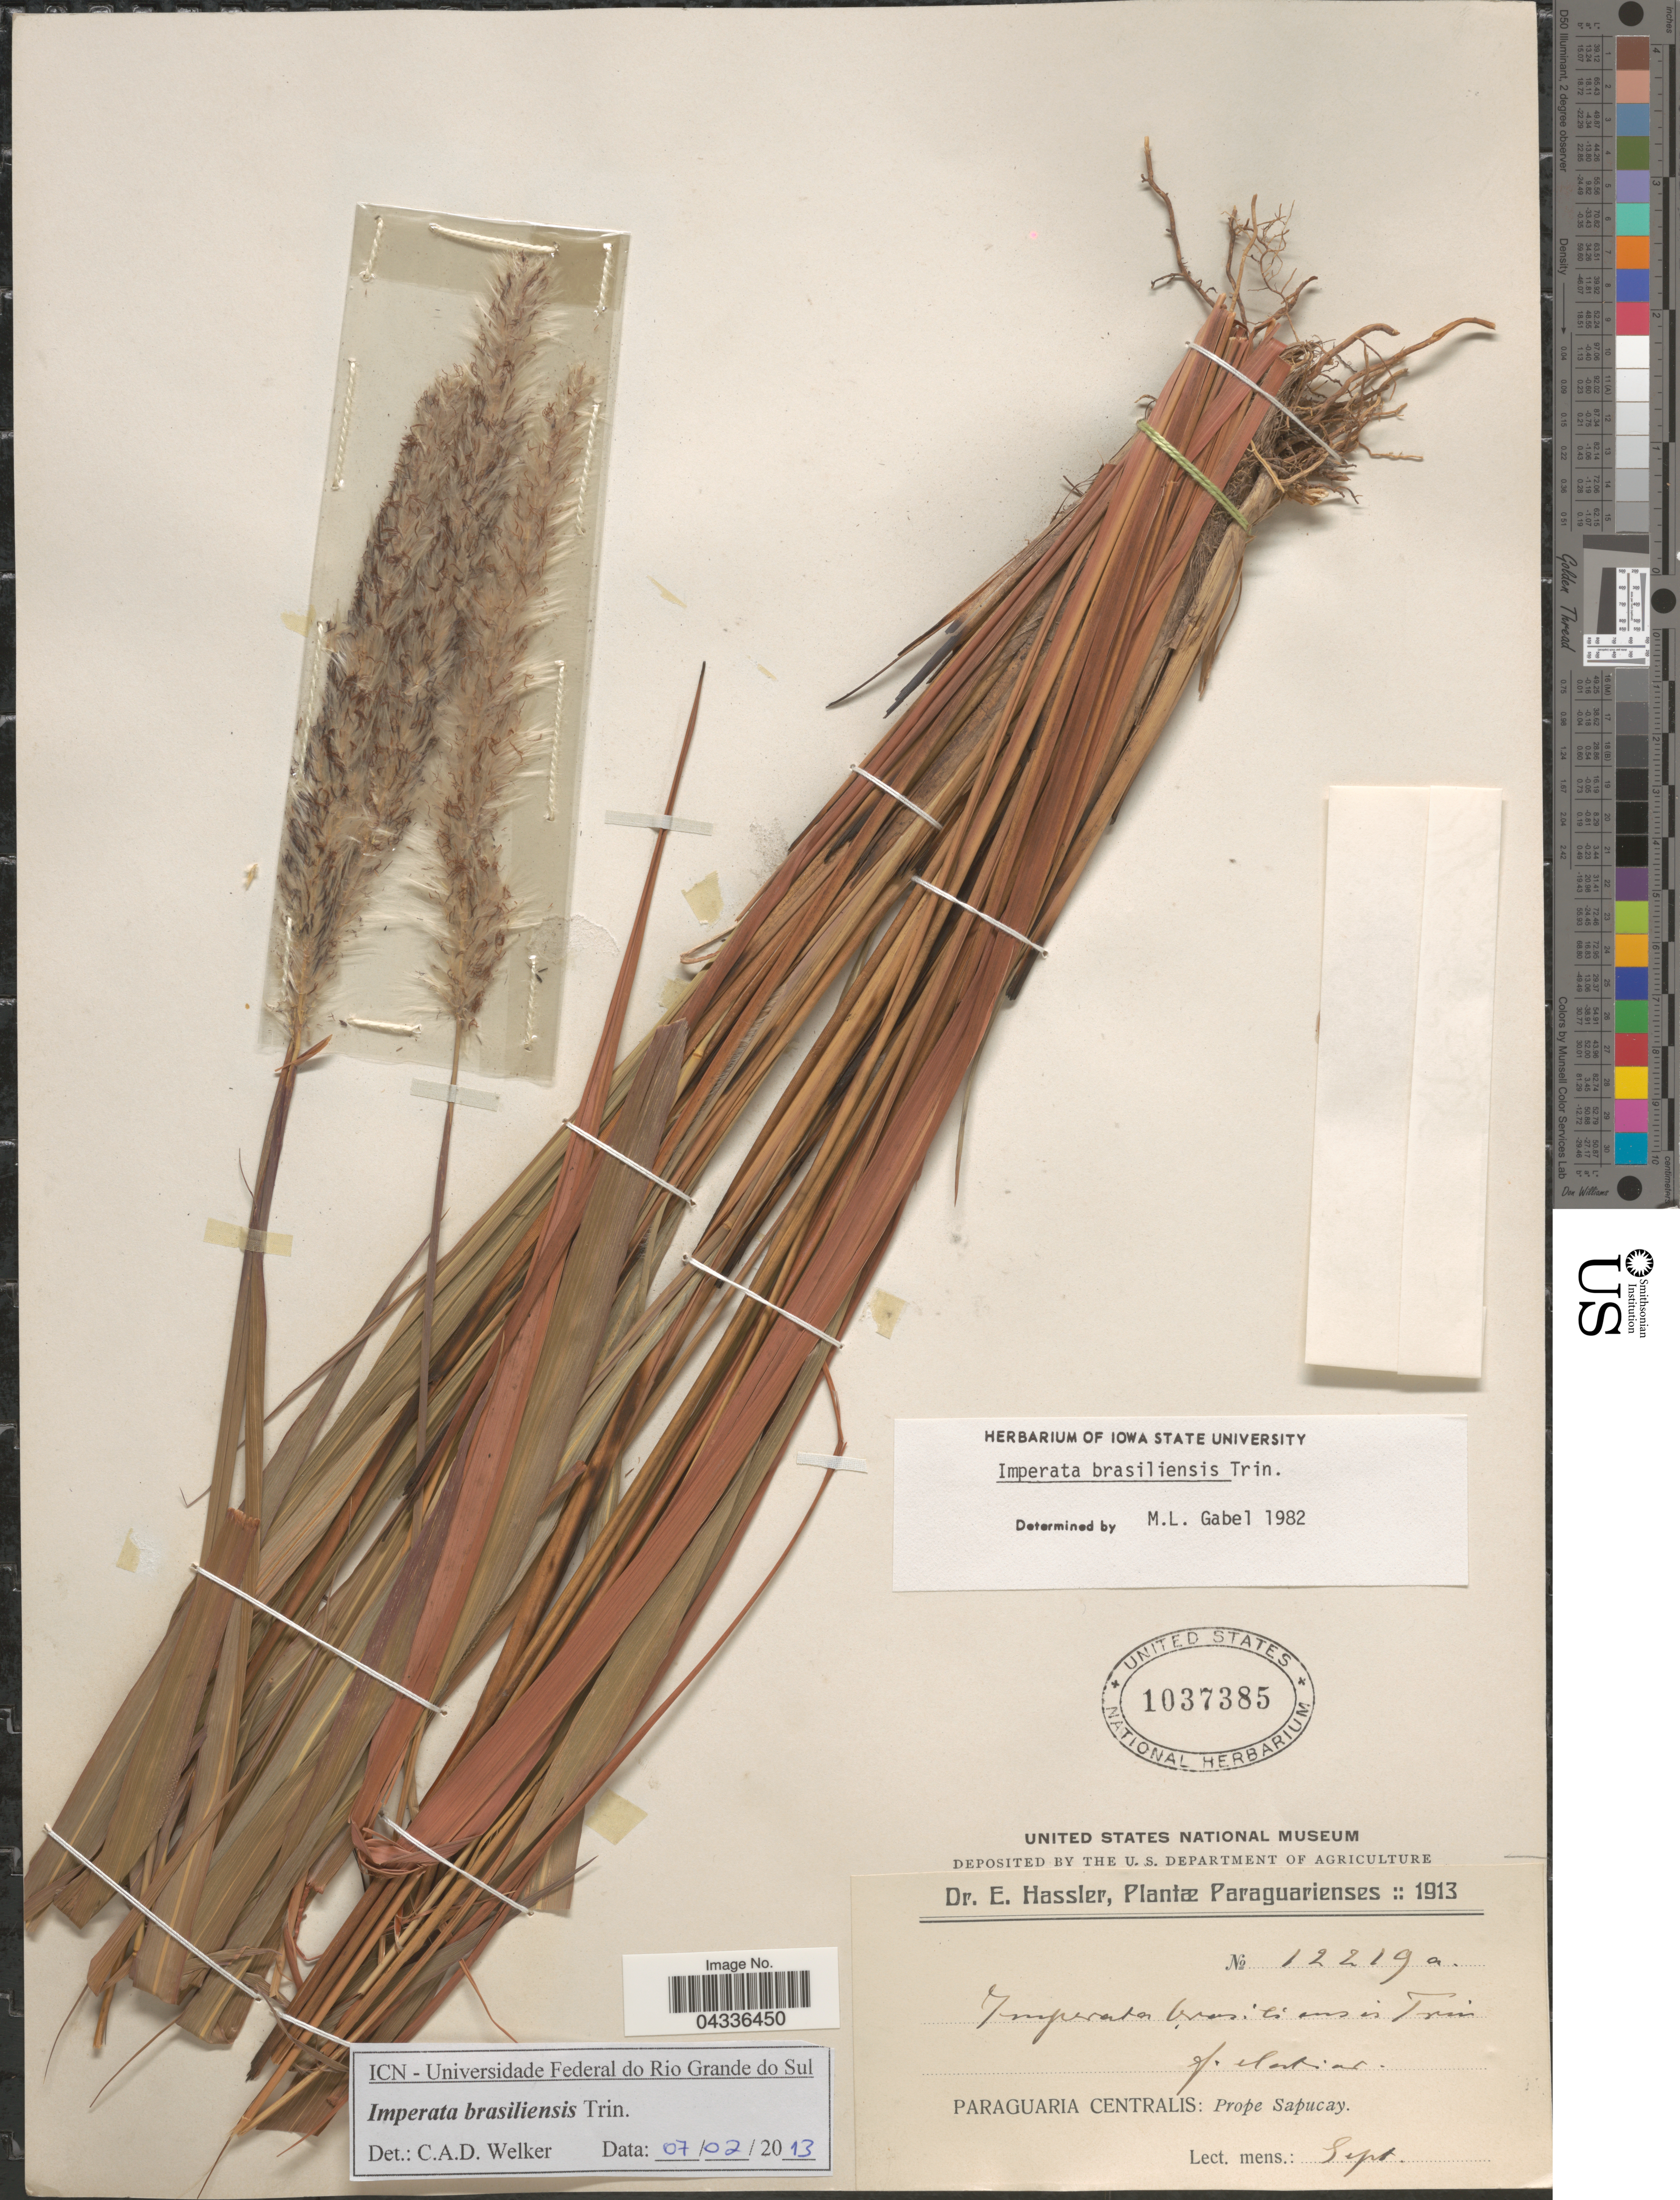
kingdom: Plantae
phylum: Tracheophyta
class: Liliopsida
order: Poales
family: Poaceae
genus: Imperata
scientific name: Imperata brasiliensis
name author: Trin.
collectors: E. Hassler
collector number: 12219a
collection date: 1913-09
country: Paraguay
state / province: Paraguari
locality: Paraguaria Centralis: Prope Sapucay.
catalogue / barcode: US 1037385